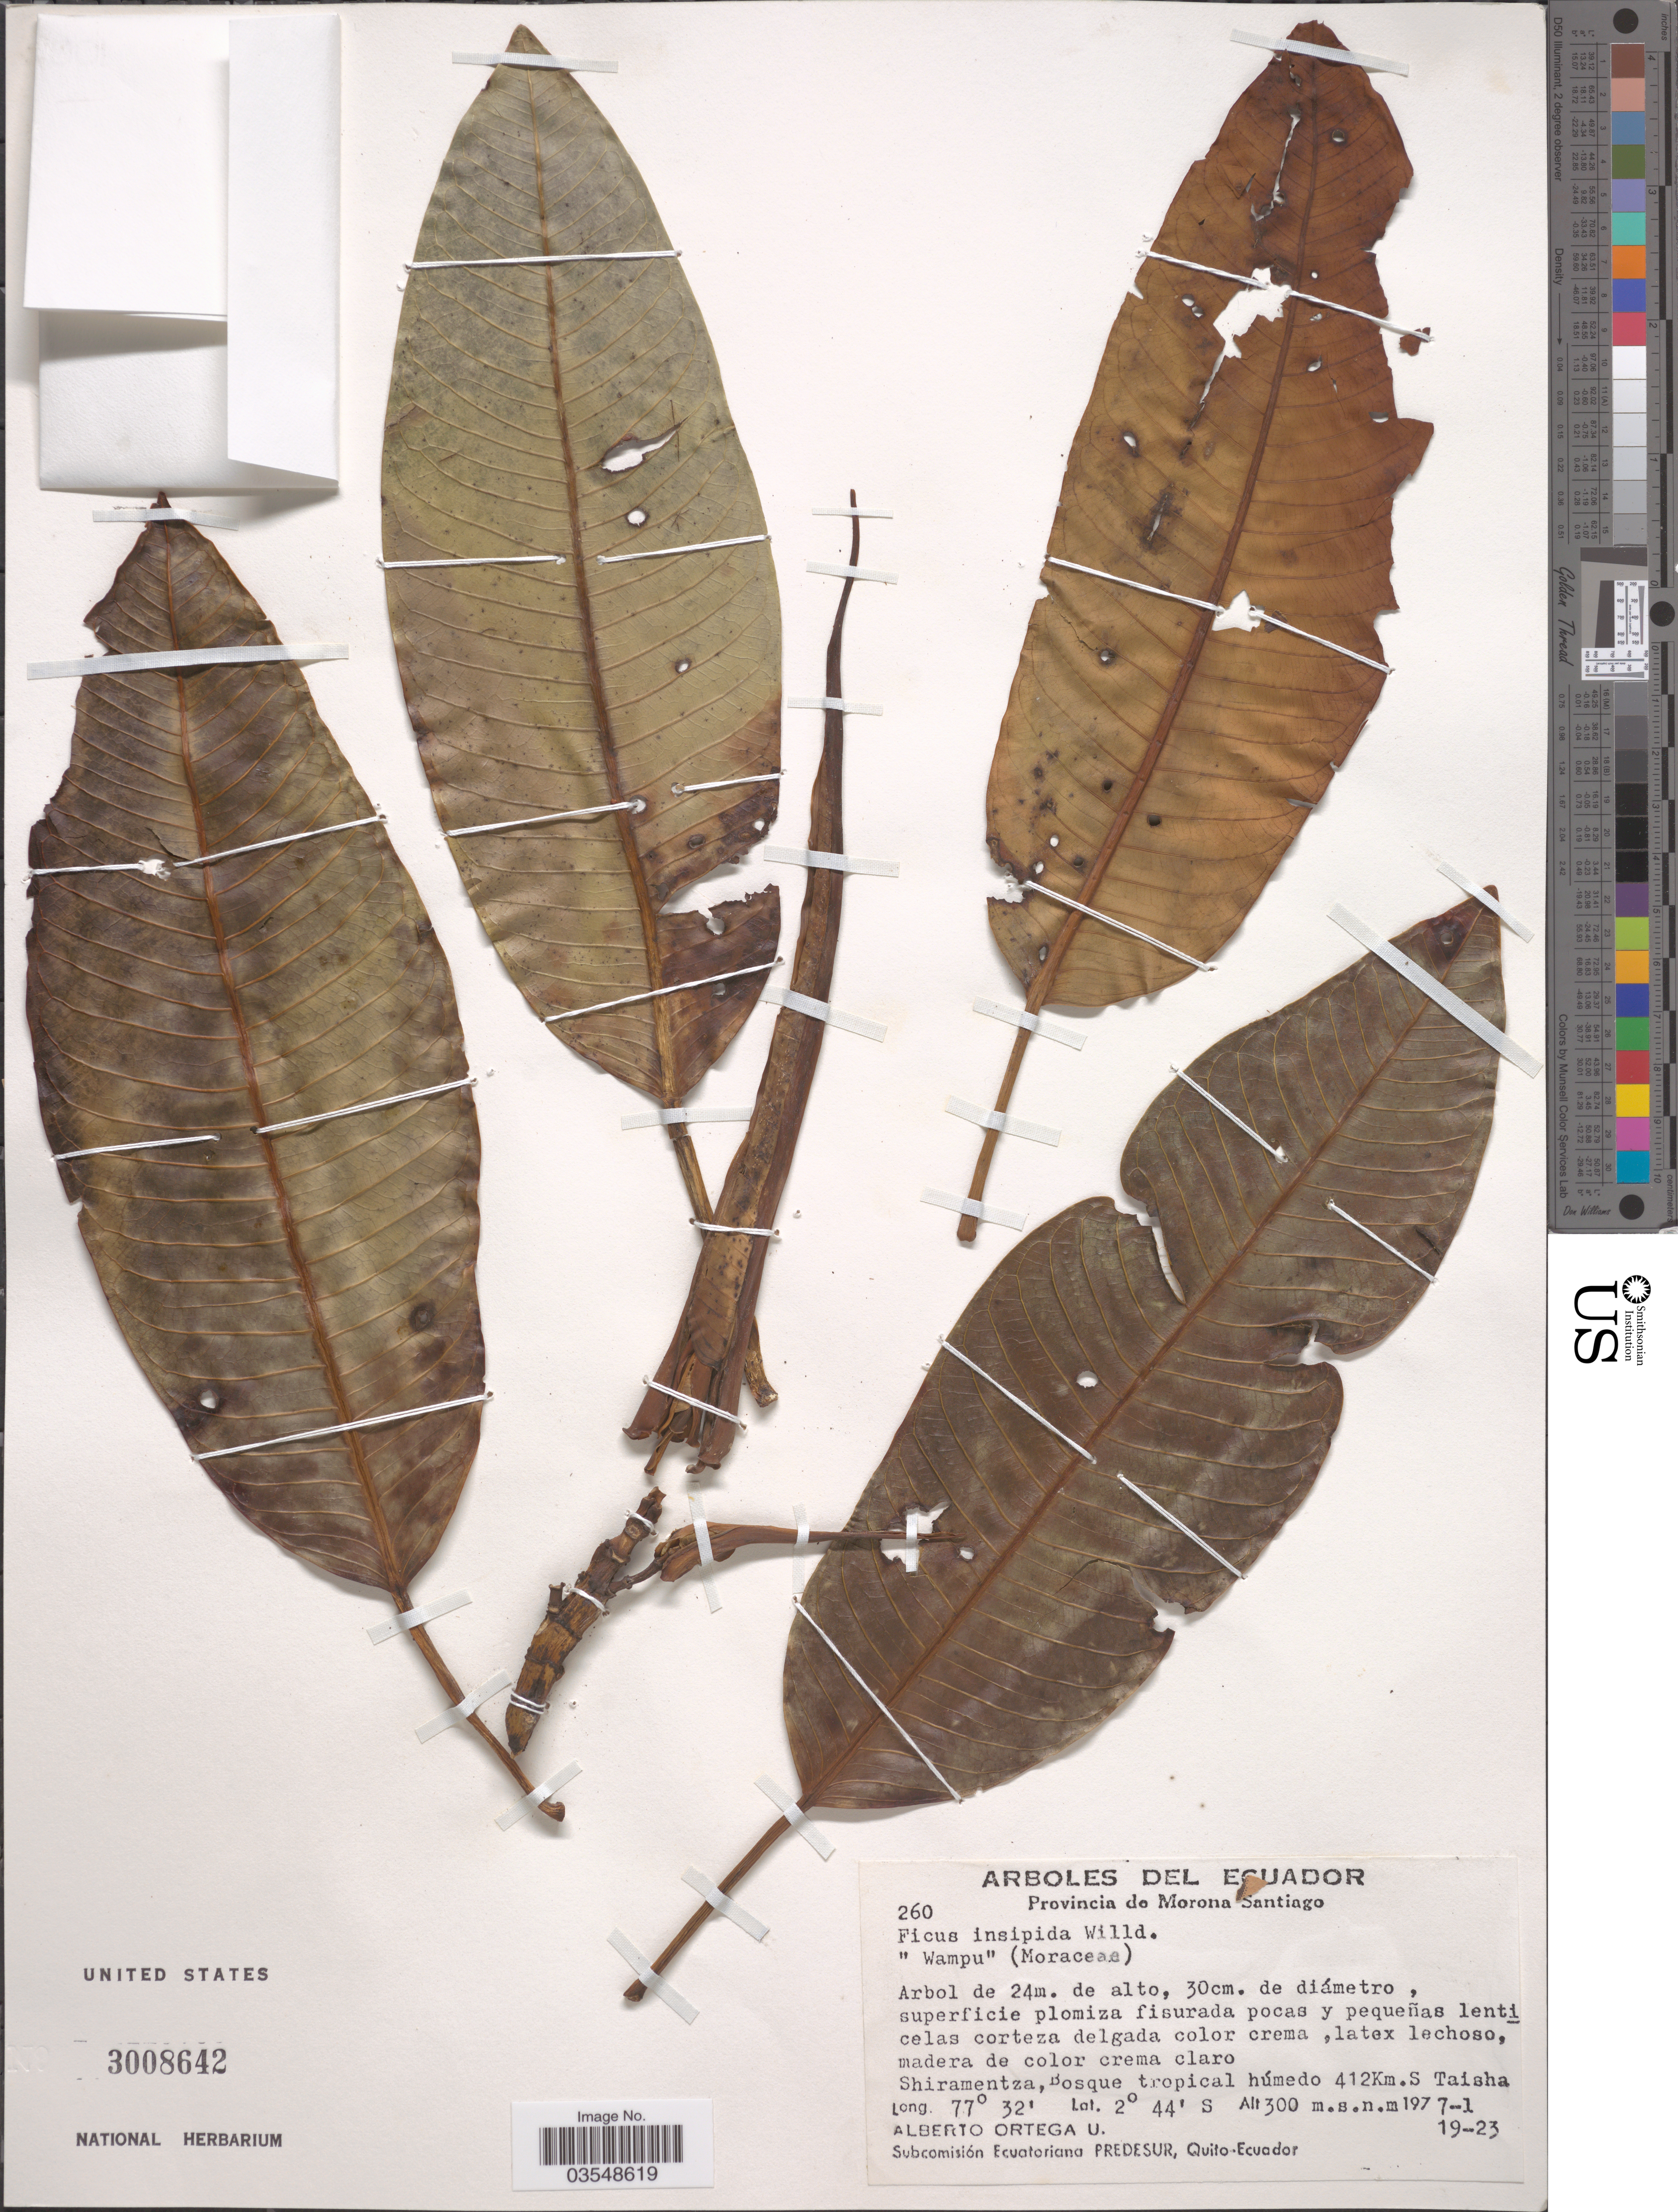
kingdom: Plantae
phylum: Tracheophyta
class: Magnoliopsida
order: Rosales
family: Moraceae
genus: Ficus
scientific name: Ficus insipida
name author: Willd.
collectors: A. T. Ortega U.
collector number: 260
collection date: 1977-01-19/1977-01-23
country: Ecuador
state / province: Morona-Santiago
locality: Shiramentza, Bosque tropical húmedo 412Km. S Taisha.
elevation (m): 300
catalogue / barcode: US 3008642